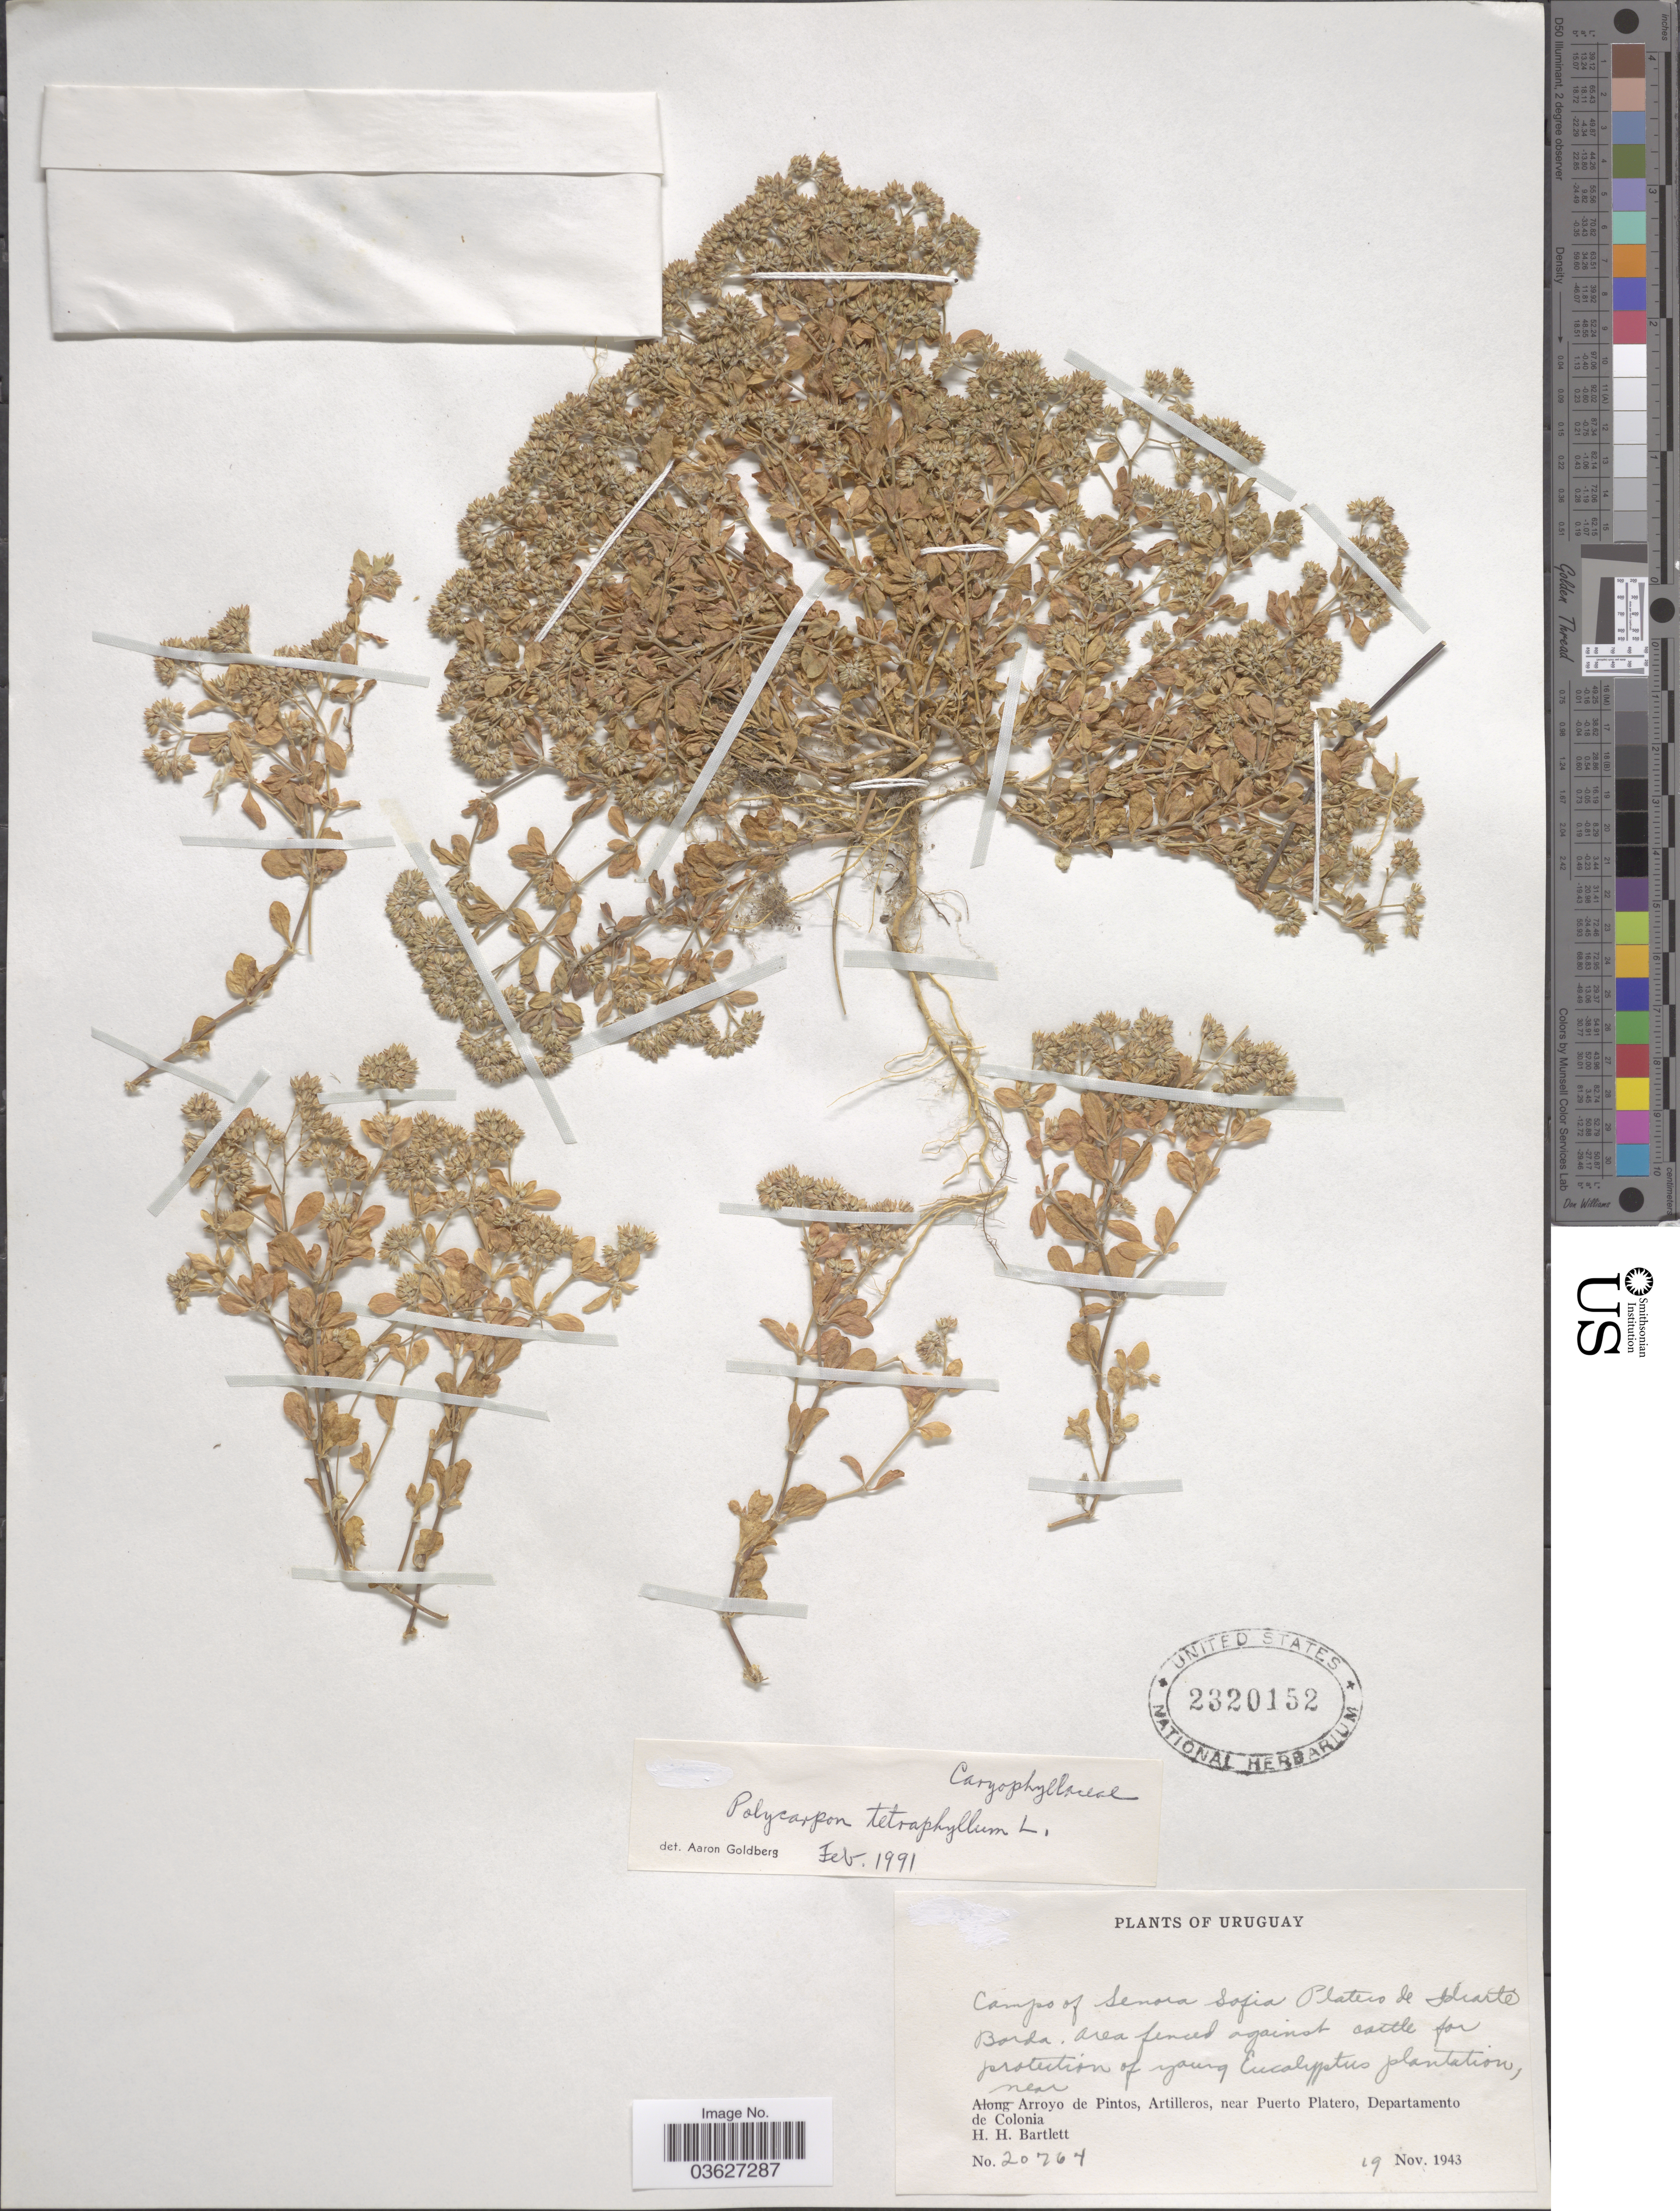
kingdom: Plantae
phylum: Tracheophyta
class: Magnoliopsida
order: Caryophyllales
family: Caryophyllaceae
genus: Polycarpon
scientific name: Polycarpon tetraphyllum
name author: (L.) L.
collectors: H. H. Bartlett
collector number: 20764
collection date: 1943-11-19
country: Uruguay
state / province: Colonia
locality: Near Arroyo de Pintos, Artilleros, near Puerto Platero, Departamento de Colonia.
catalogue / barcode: US 2320152